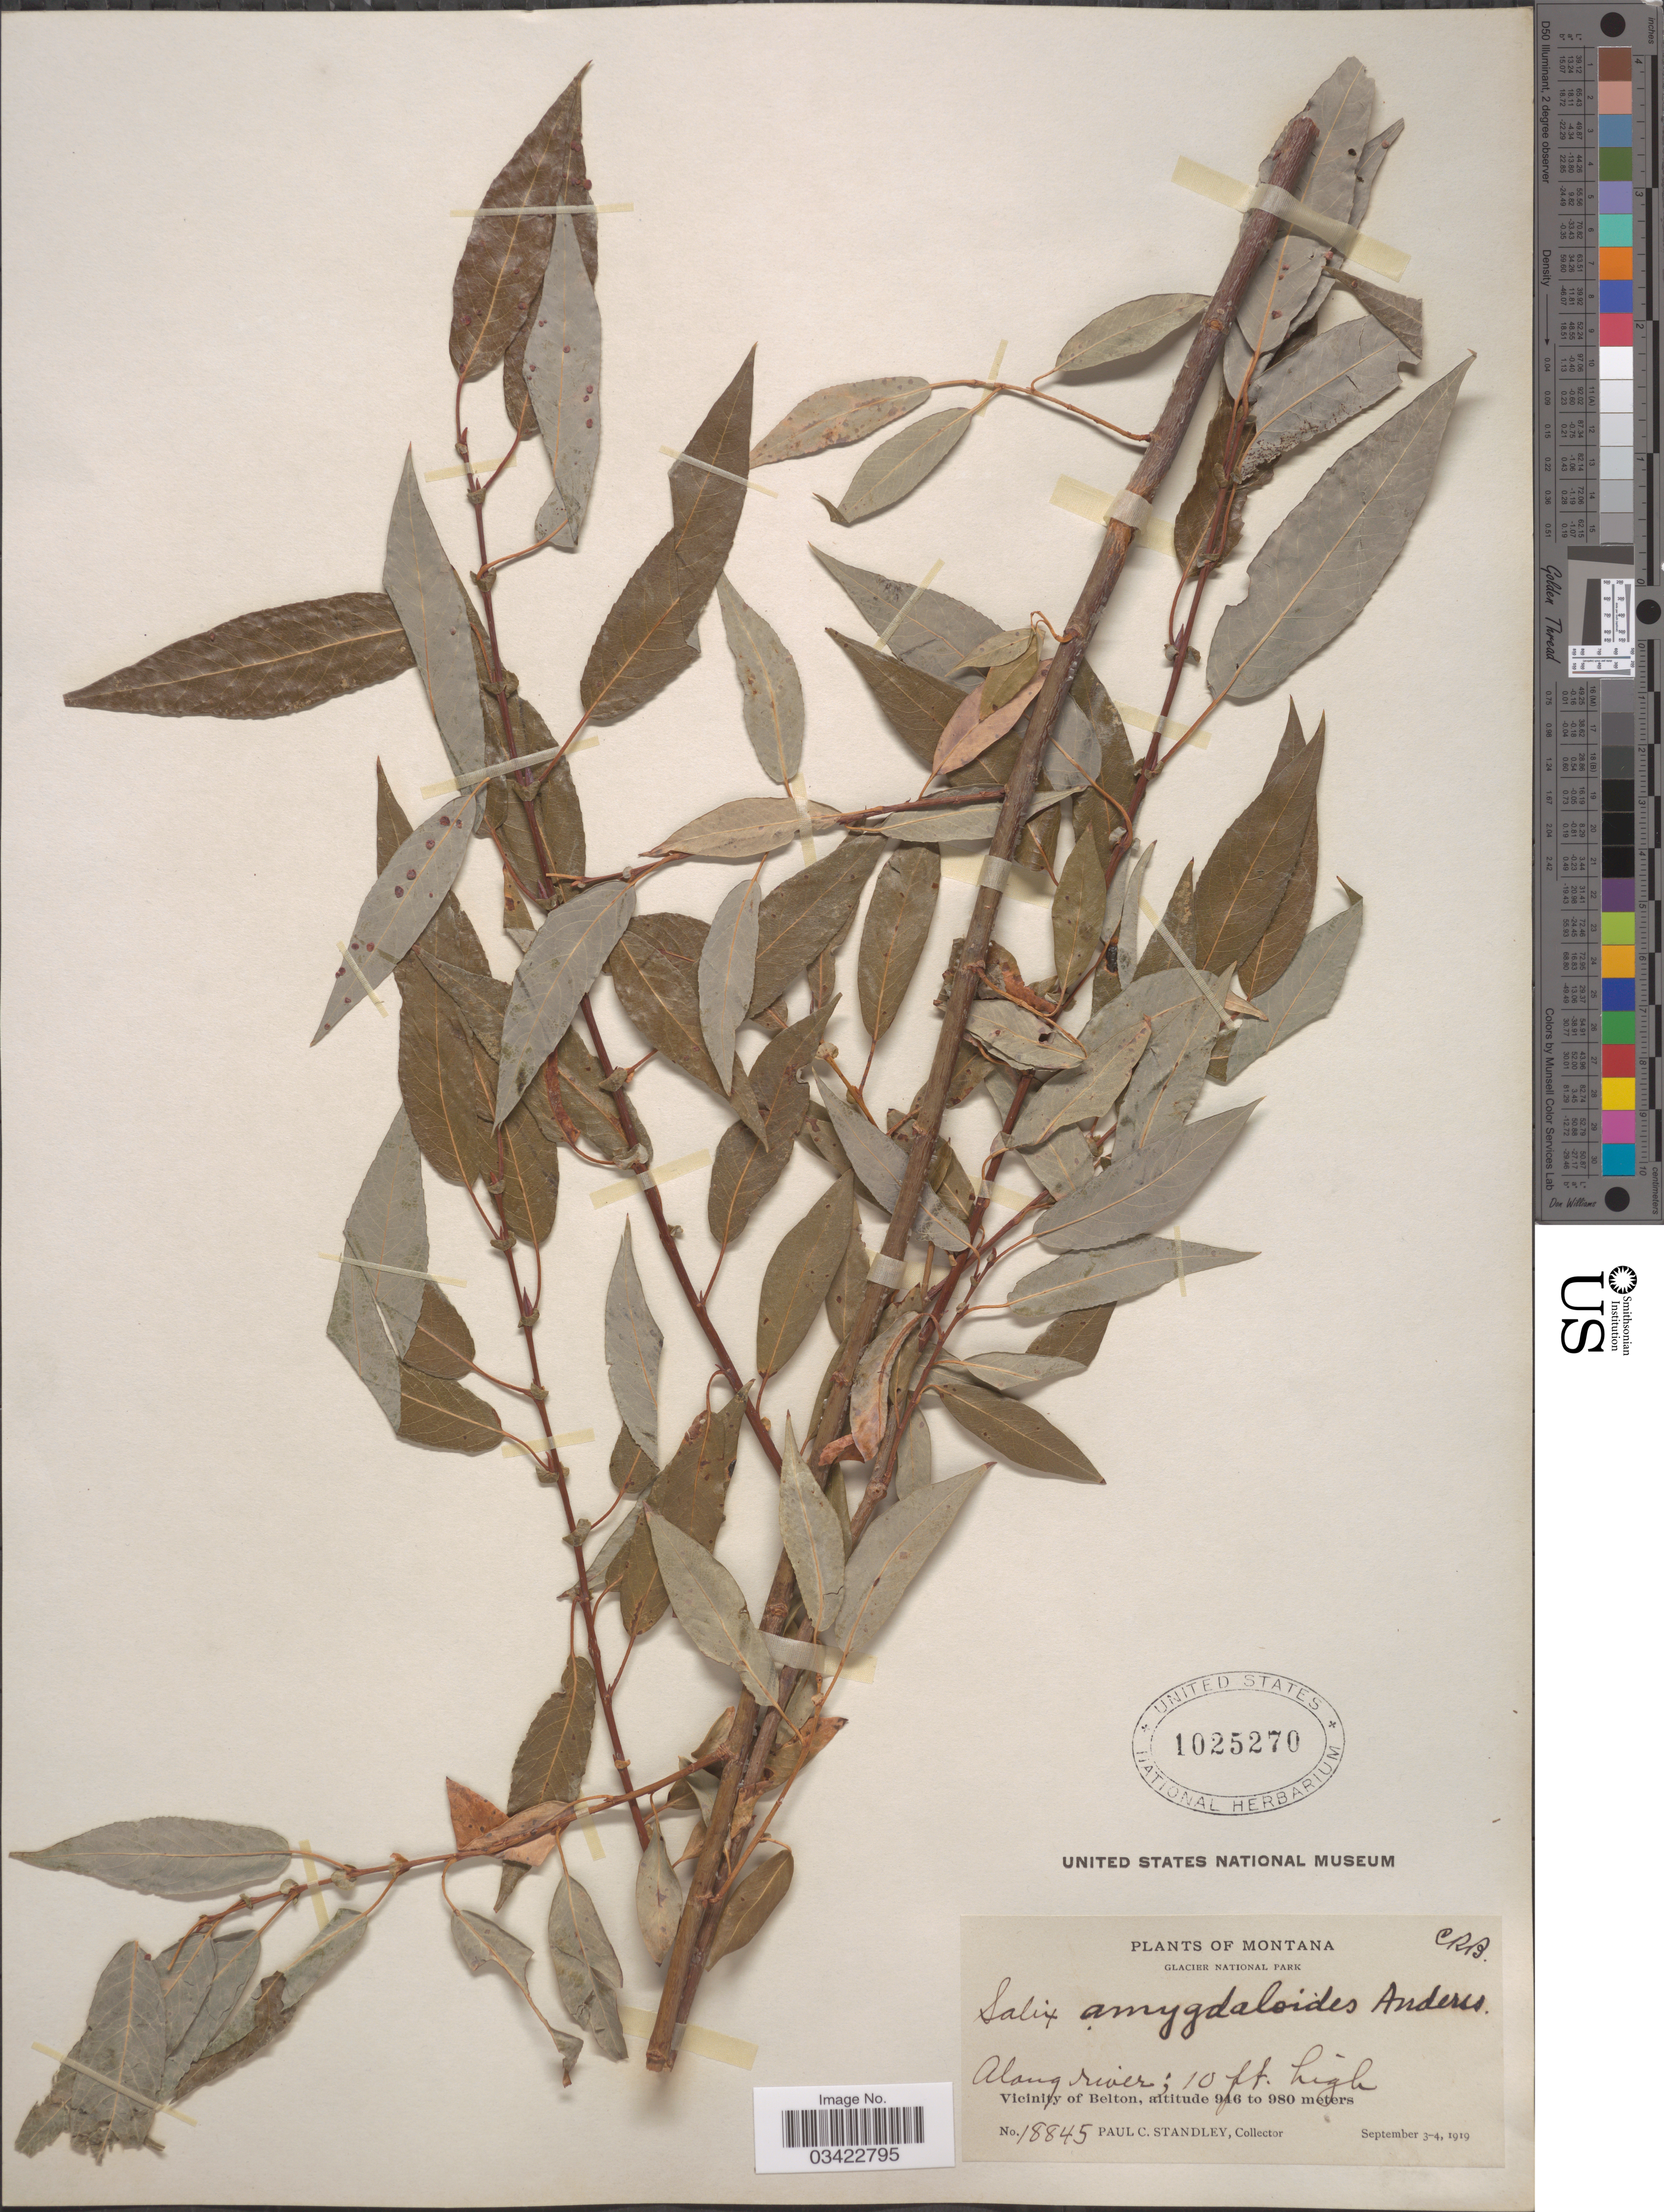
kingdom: Plantae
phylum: Tracheophyta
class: Magnoliopsida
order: Malpighiales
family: Salicaceae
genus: Salix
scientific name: Salix amygdaloides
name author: Andersson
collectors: P. C. Standley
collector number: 18845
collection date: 1919-09-03/1919-09-04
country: United States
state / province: Montana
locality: Glacier National Park. Vicinity of Belton.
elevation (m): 946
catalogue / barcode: US 1025270